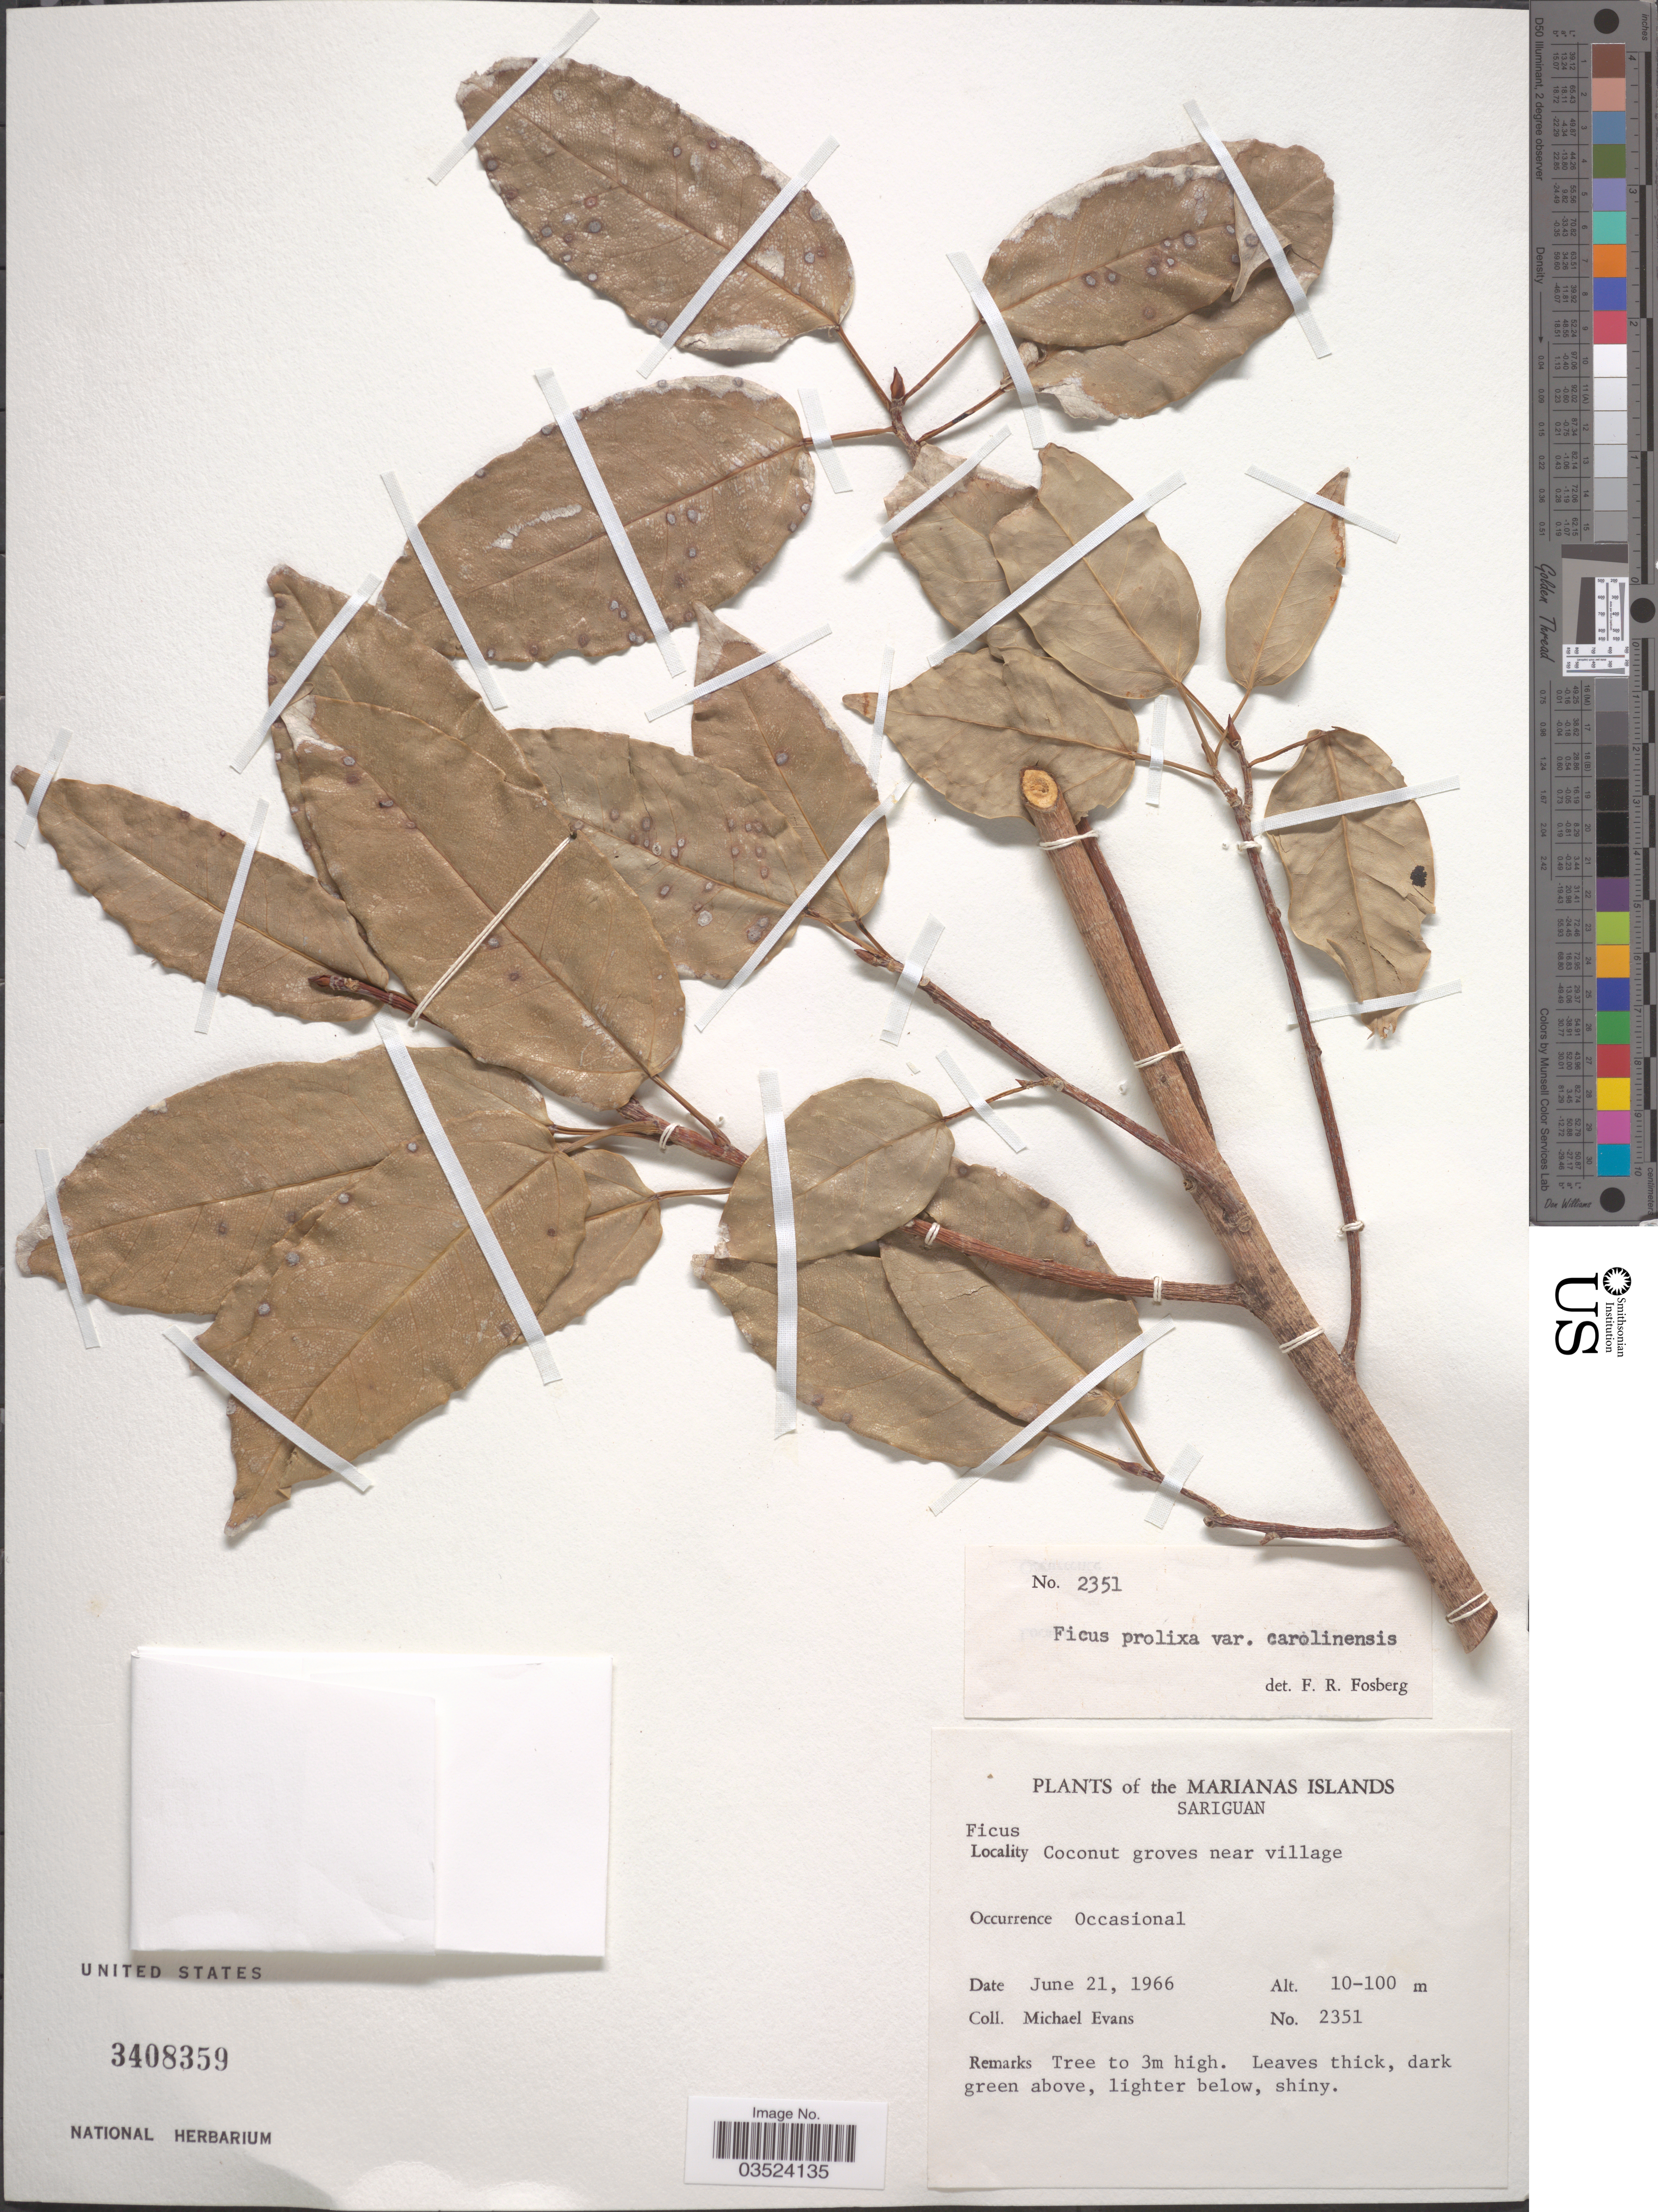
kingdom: Plantae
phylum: Tracheophyta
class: Magnoliopsida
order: Rosales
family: Moraceae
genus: Ficus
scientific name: Ficus prolixa var. carolinensis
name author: (Warb.) Fosberg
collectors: M. Evans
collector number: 2351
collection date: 1966-06-21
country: Northern Mariana Islands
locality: The Marianas Islands. Sariguan. Coconut groves near village.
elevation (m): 10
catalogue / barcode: US 3408359